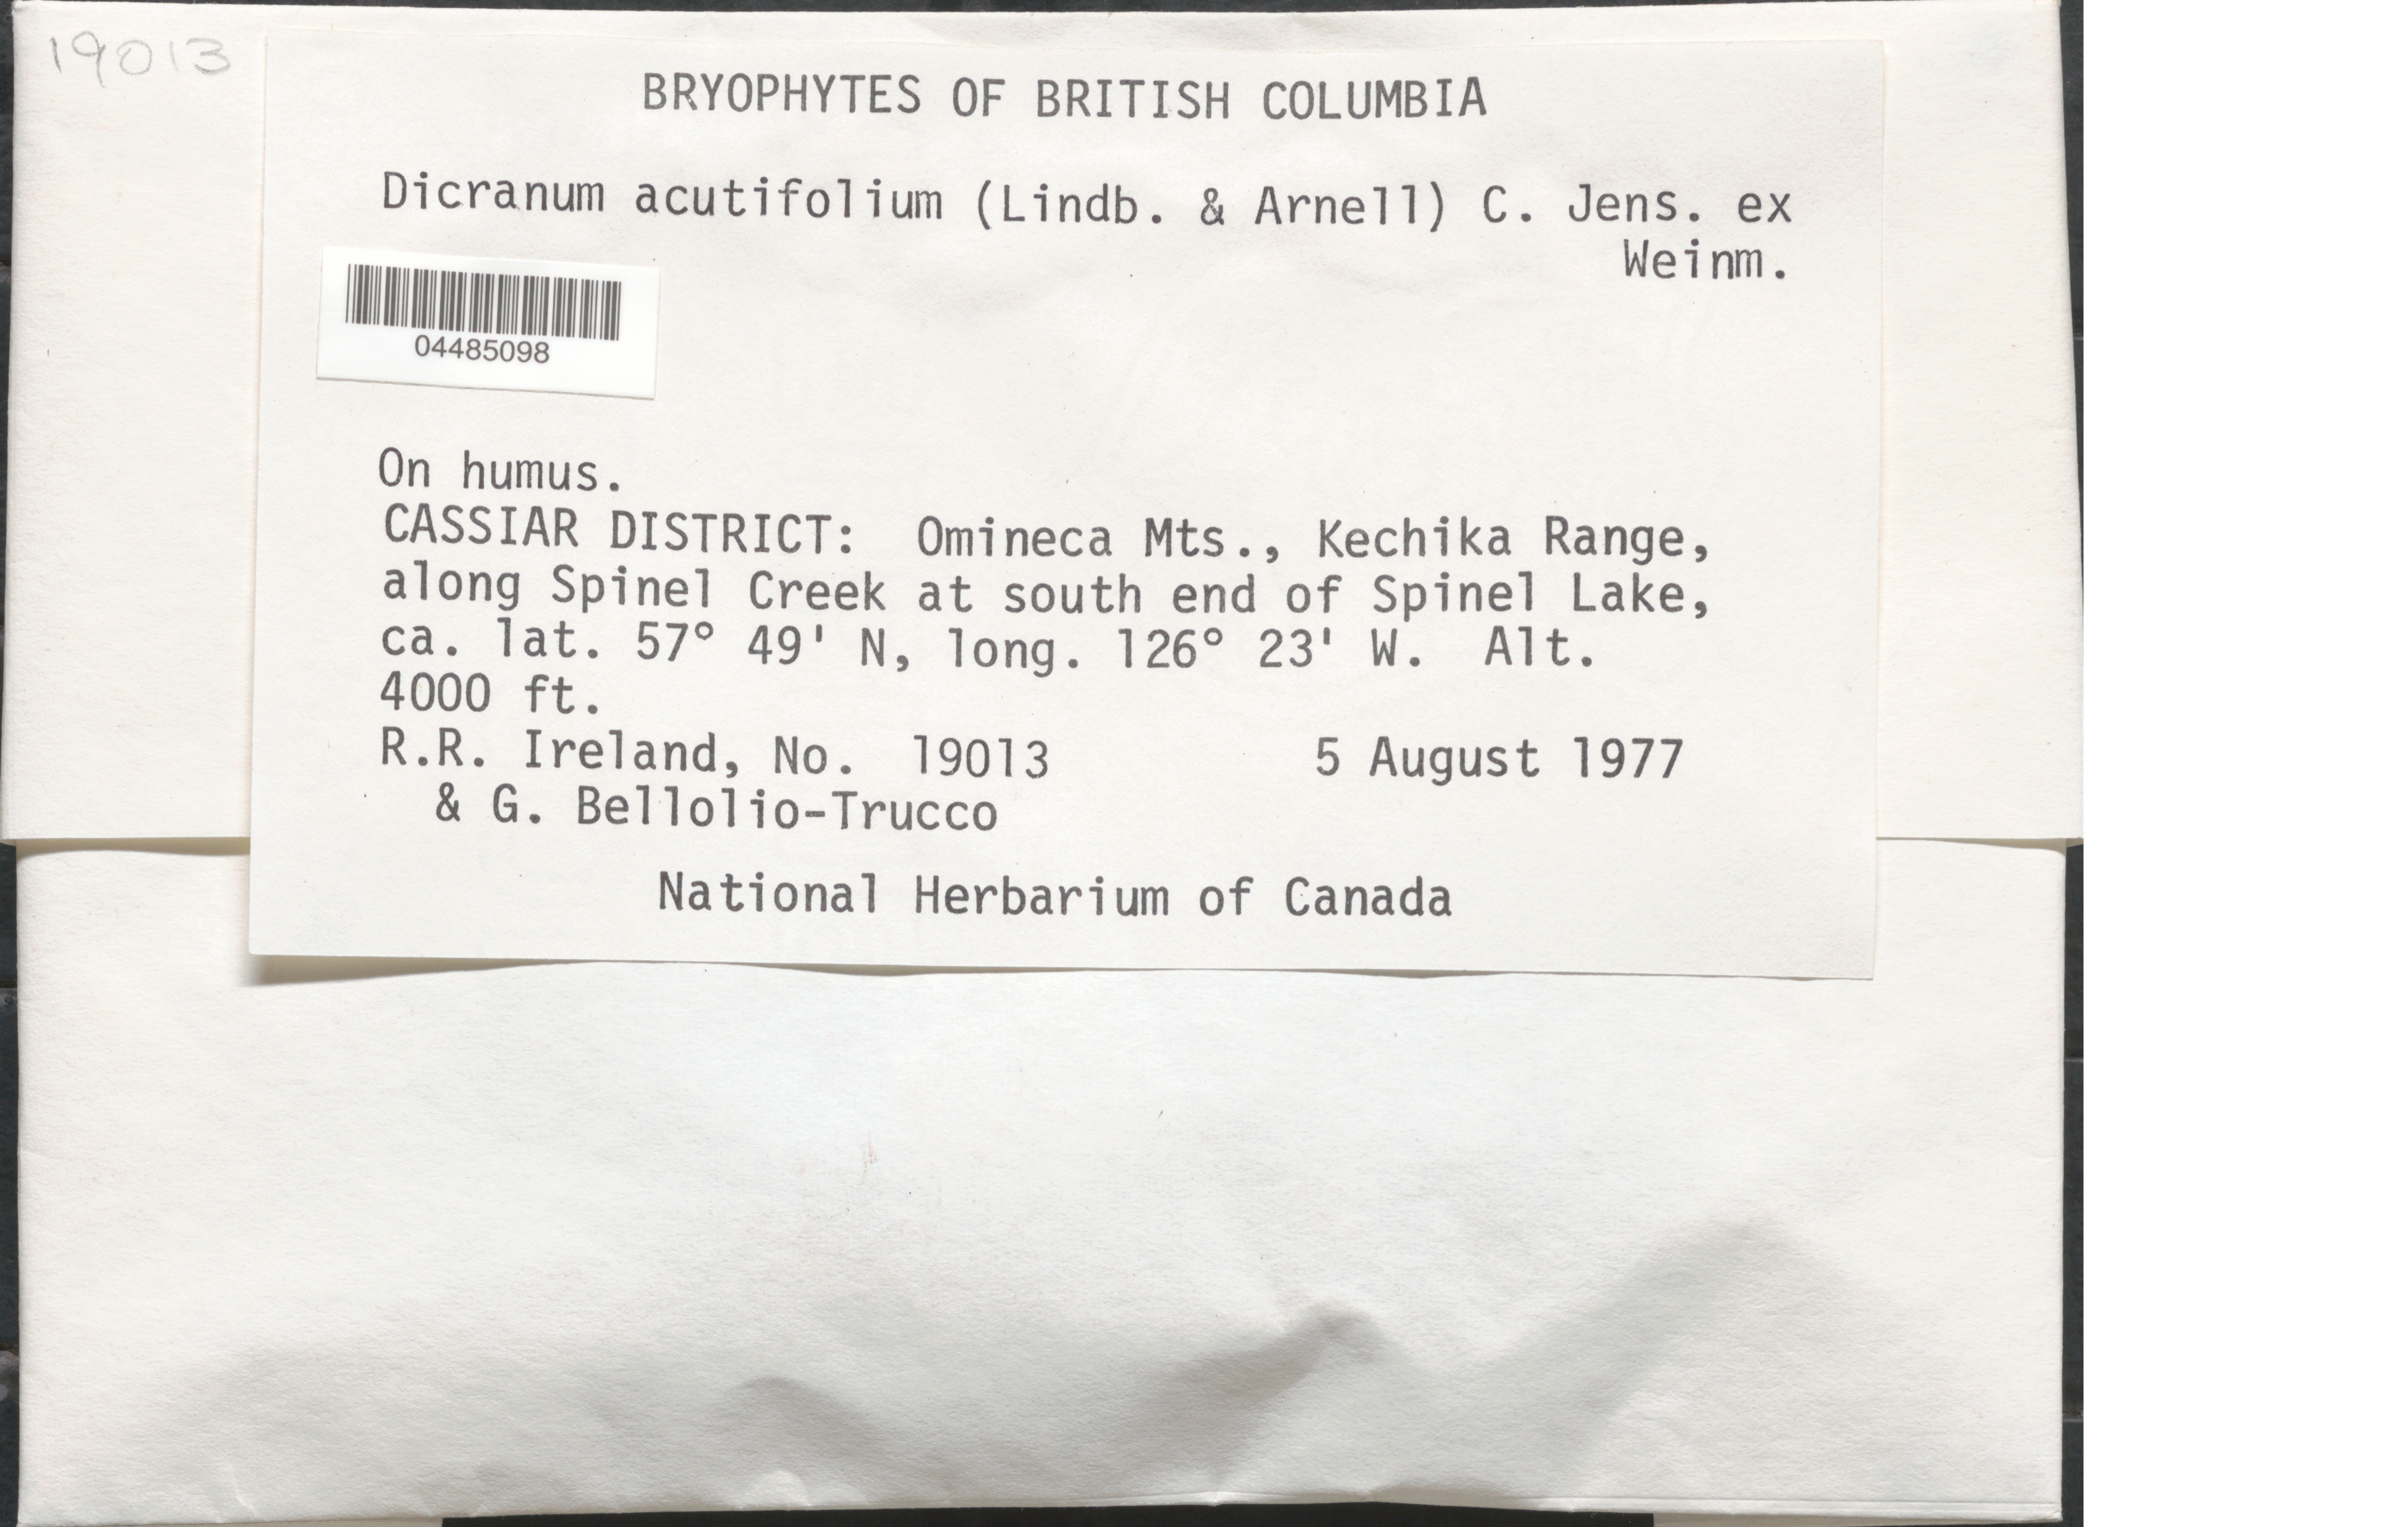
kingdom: Plantae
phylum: Bryophyta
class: Bryopsida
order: Dicranales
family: Dicranaceae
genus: Dicranum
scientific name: Dicranum acutifolium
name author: (Lindb. & Arnell) C.E.O. Jensen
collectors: R. Ireland & G. Bellolio-Trucco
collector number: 19013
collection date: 1977-08-05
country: Canada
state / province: British Columbia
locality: Cassiar District: Omineca Mts., Kechika Range, along Spinel Creek at south end of Spinel Lake.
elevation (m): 1219